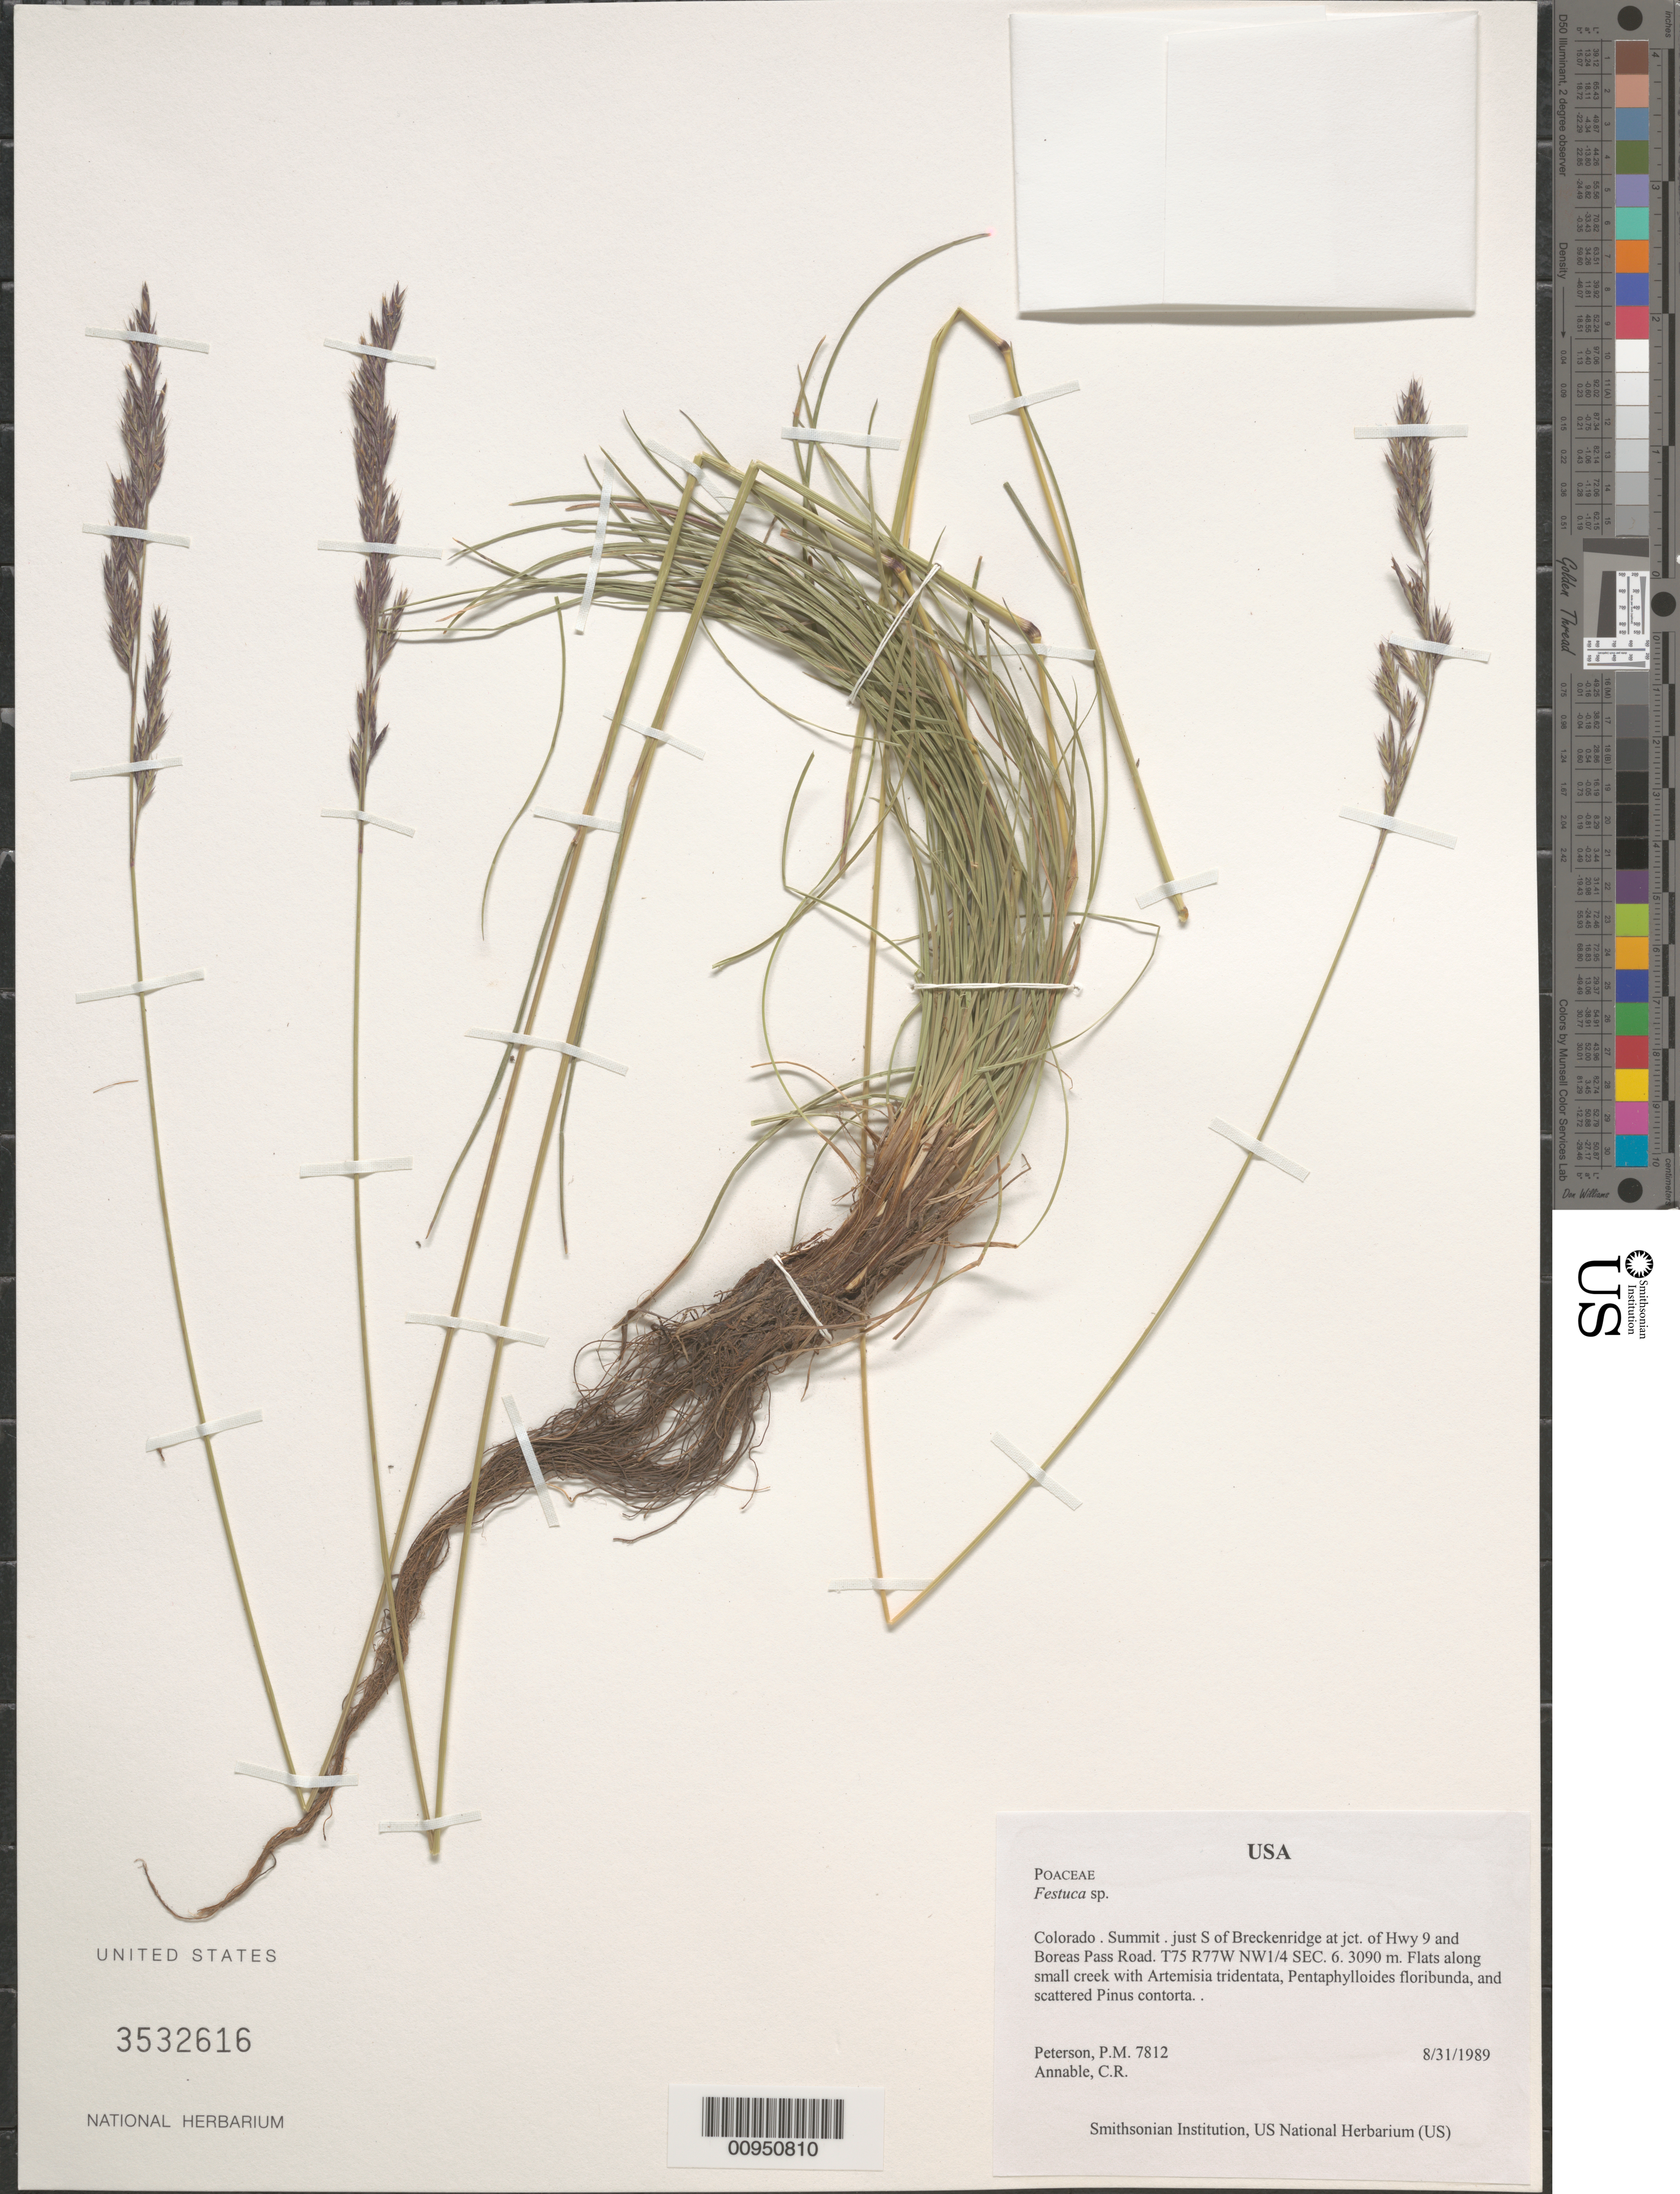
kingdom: Plantae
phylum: Tracheophyta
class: Liliopsida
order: Poales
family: Poaceae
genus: Festuca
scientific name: Festuca sp.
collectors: P. M. Peterson & C. R. Annable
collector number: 07812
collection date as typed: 31 Aug 1989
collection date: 1989-08-31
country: United States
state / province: Colorado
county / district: Summit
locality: just S of Breckenridge at jct. of Hwy 9 and Boreas Pass Road. T75 R77W NW1/4 SEC. 6.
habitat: Flats along small creek with Artemisia tridentata, Pentaphylloides floribunda, and scattered Pinus contorta.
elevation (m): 3090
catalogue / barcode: US 3532616